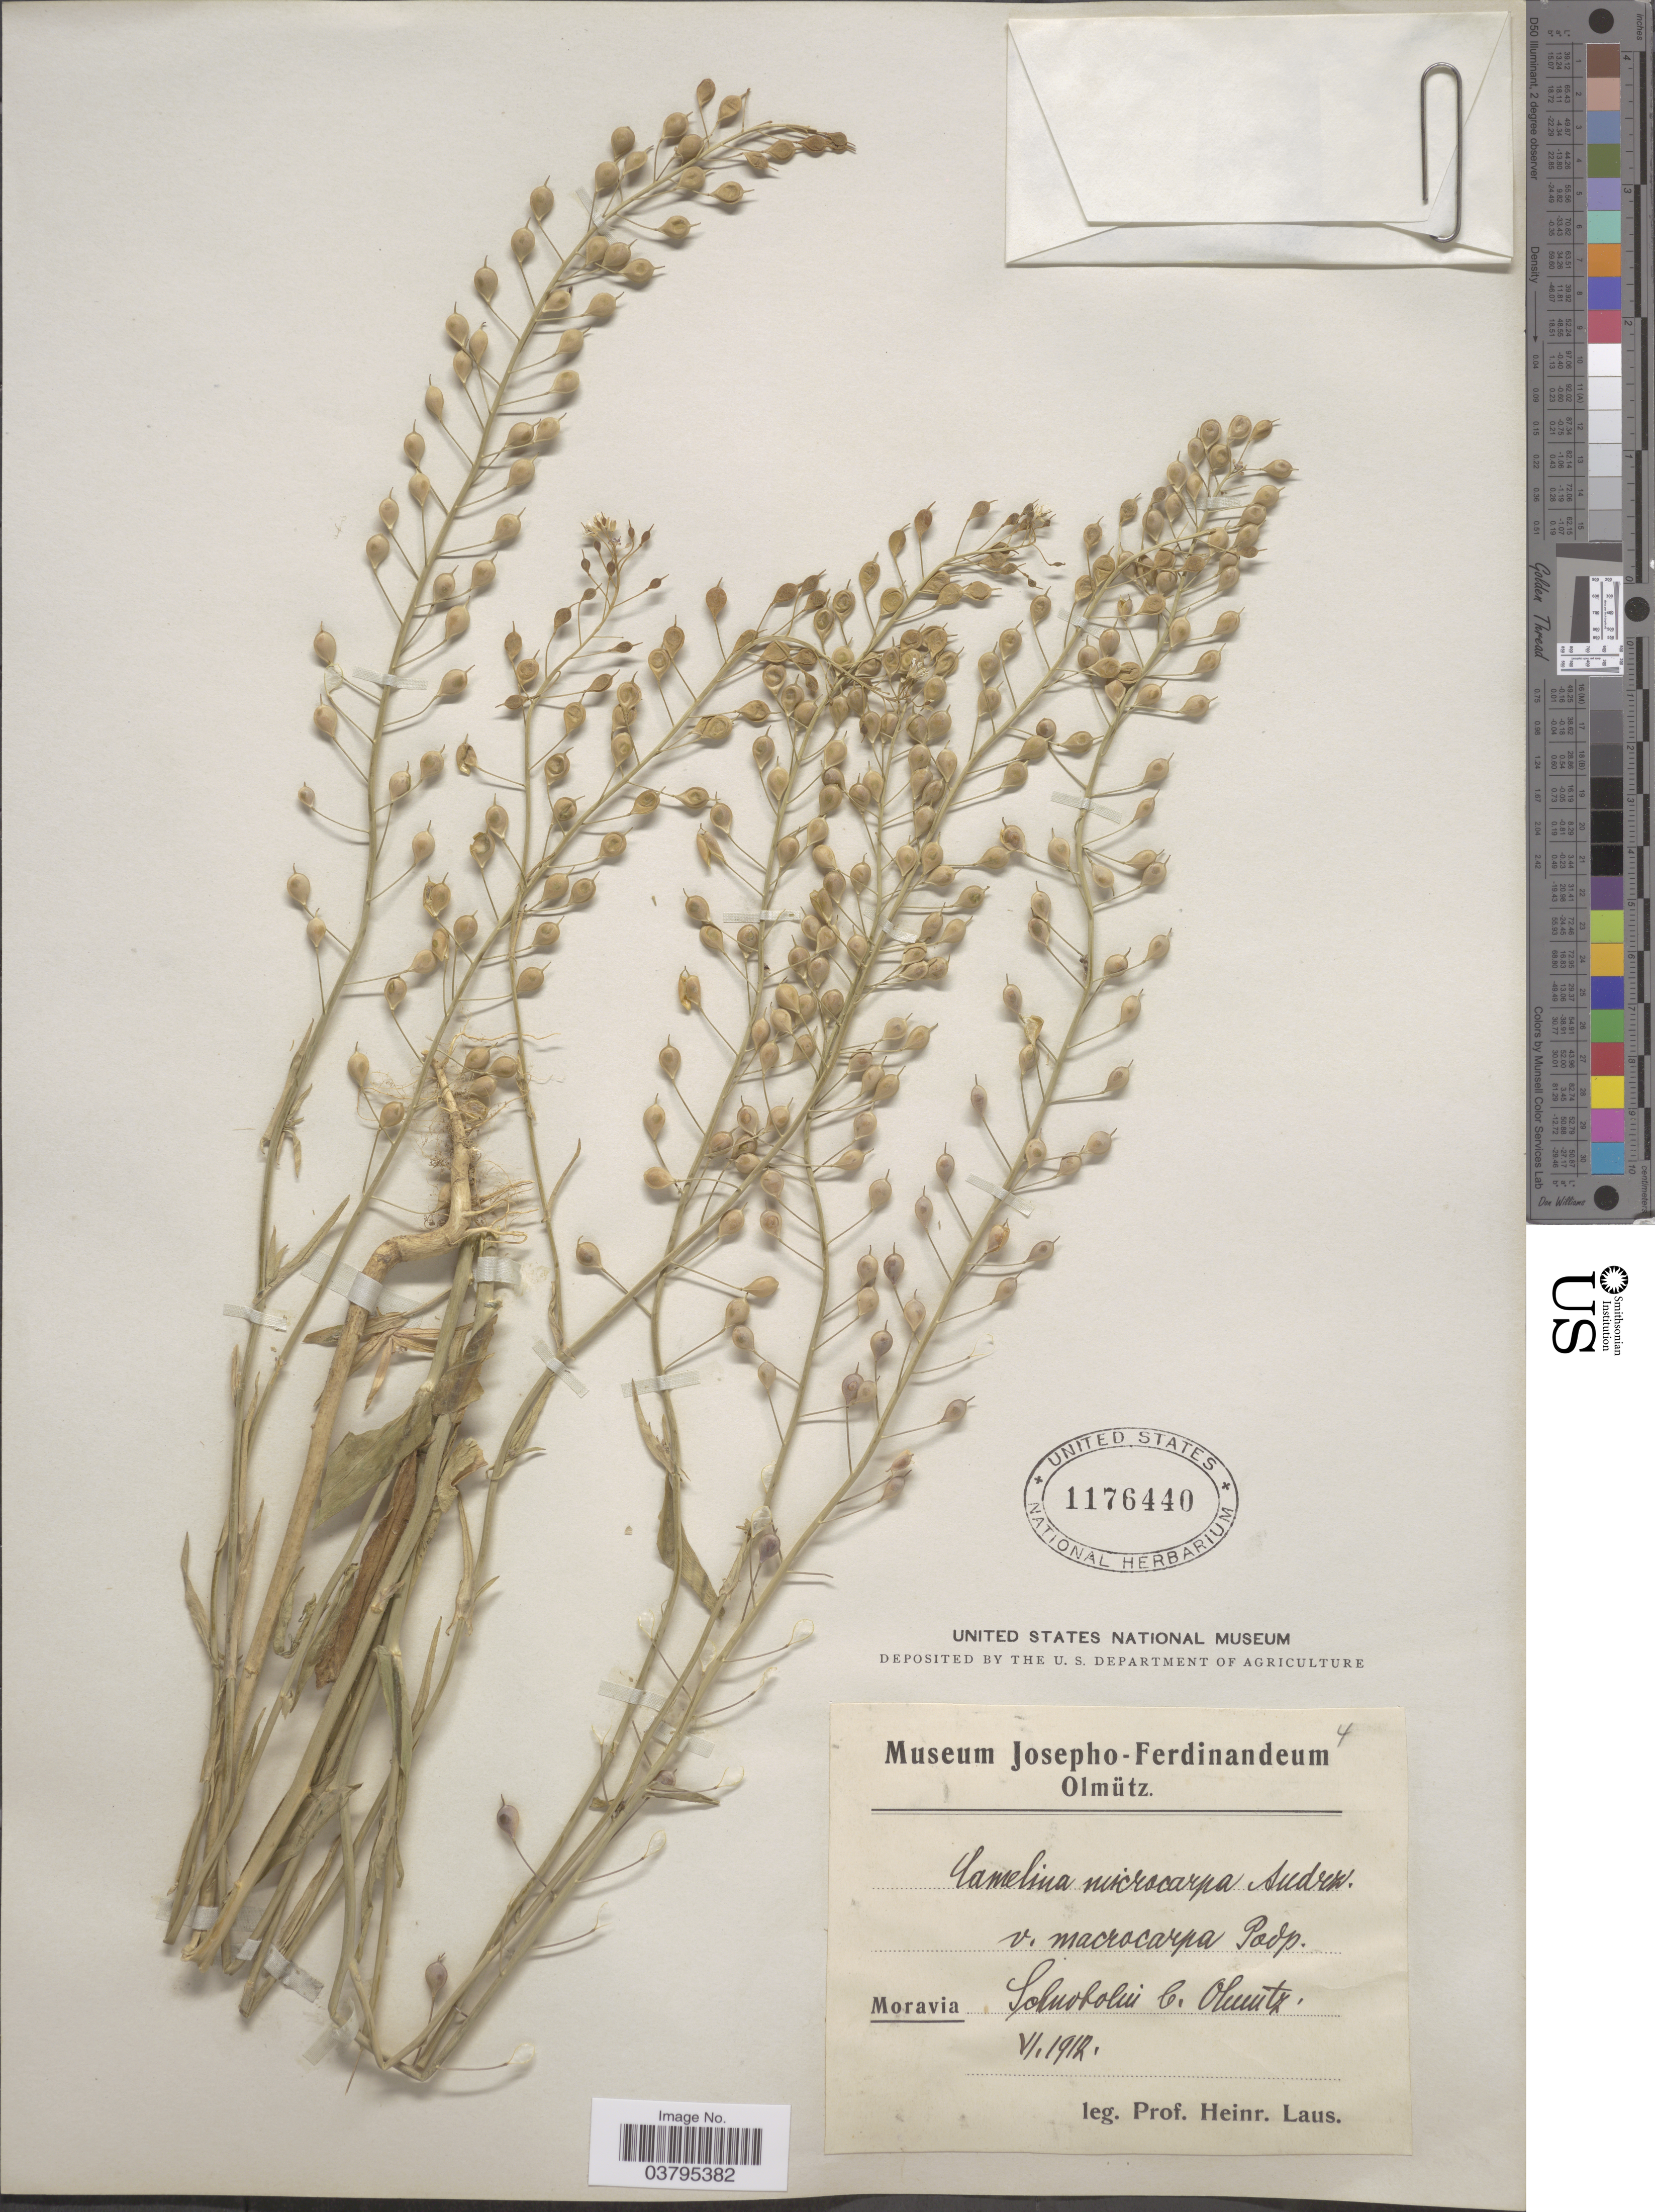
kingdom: Plantae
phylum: Tracheophyta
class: Magnoliopsida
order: Brassicales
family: Brassicaceae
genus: Camelina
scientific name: Camelina microcarpa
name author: DC.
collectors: H. Laus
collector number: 4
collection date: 1912-05-01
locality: Moravia, Sohnoboku b. Okuutz. [interpreted]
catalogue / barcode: US 1176440